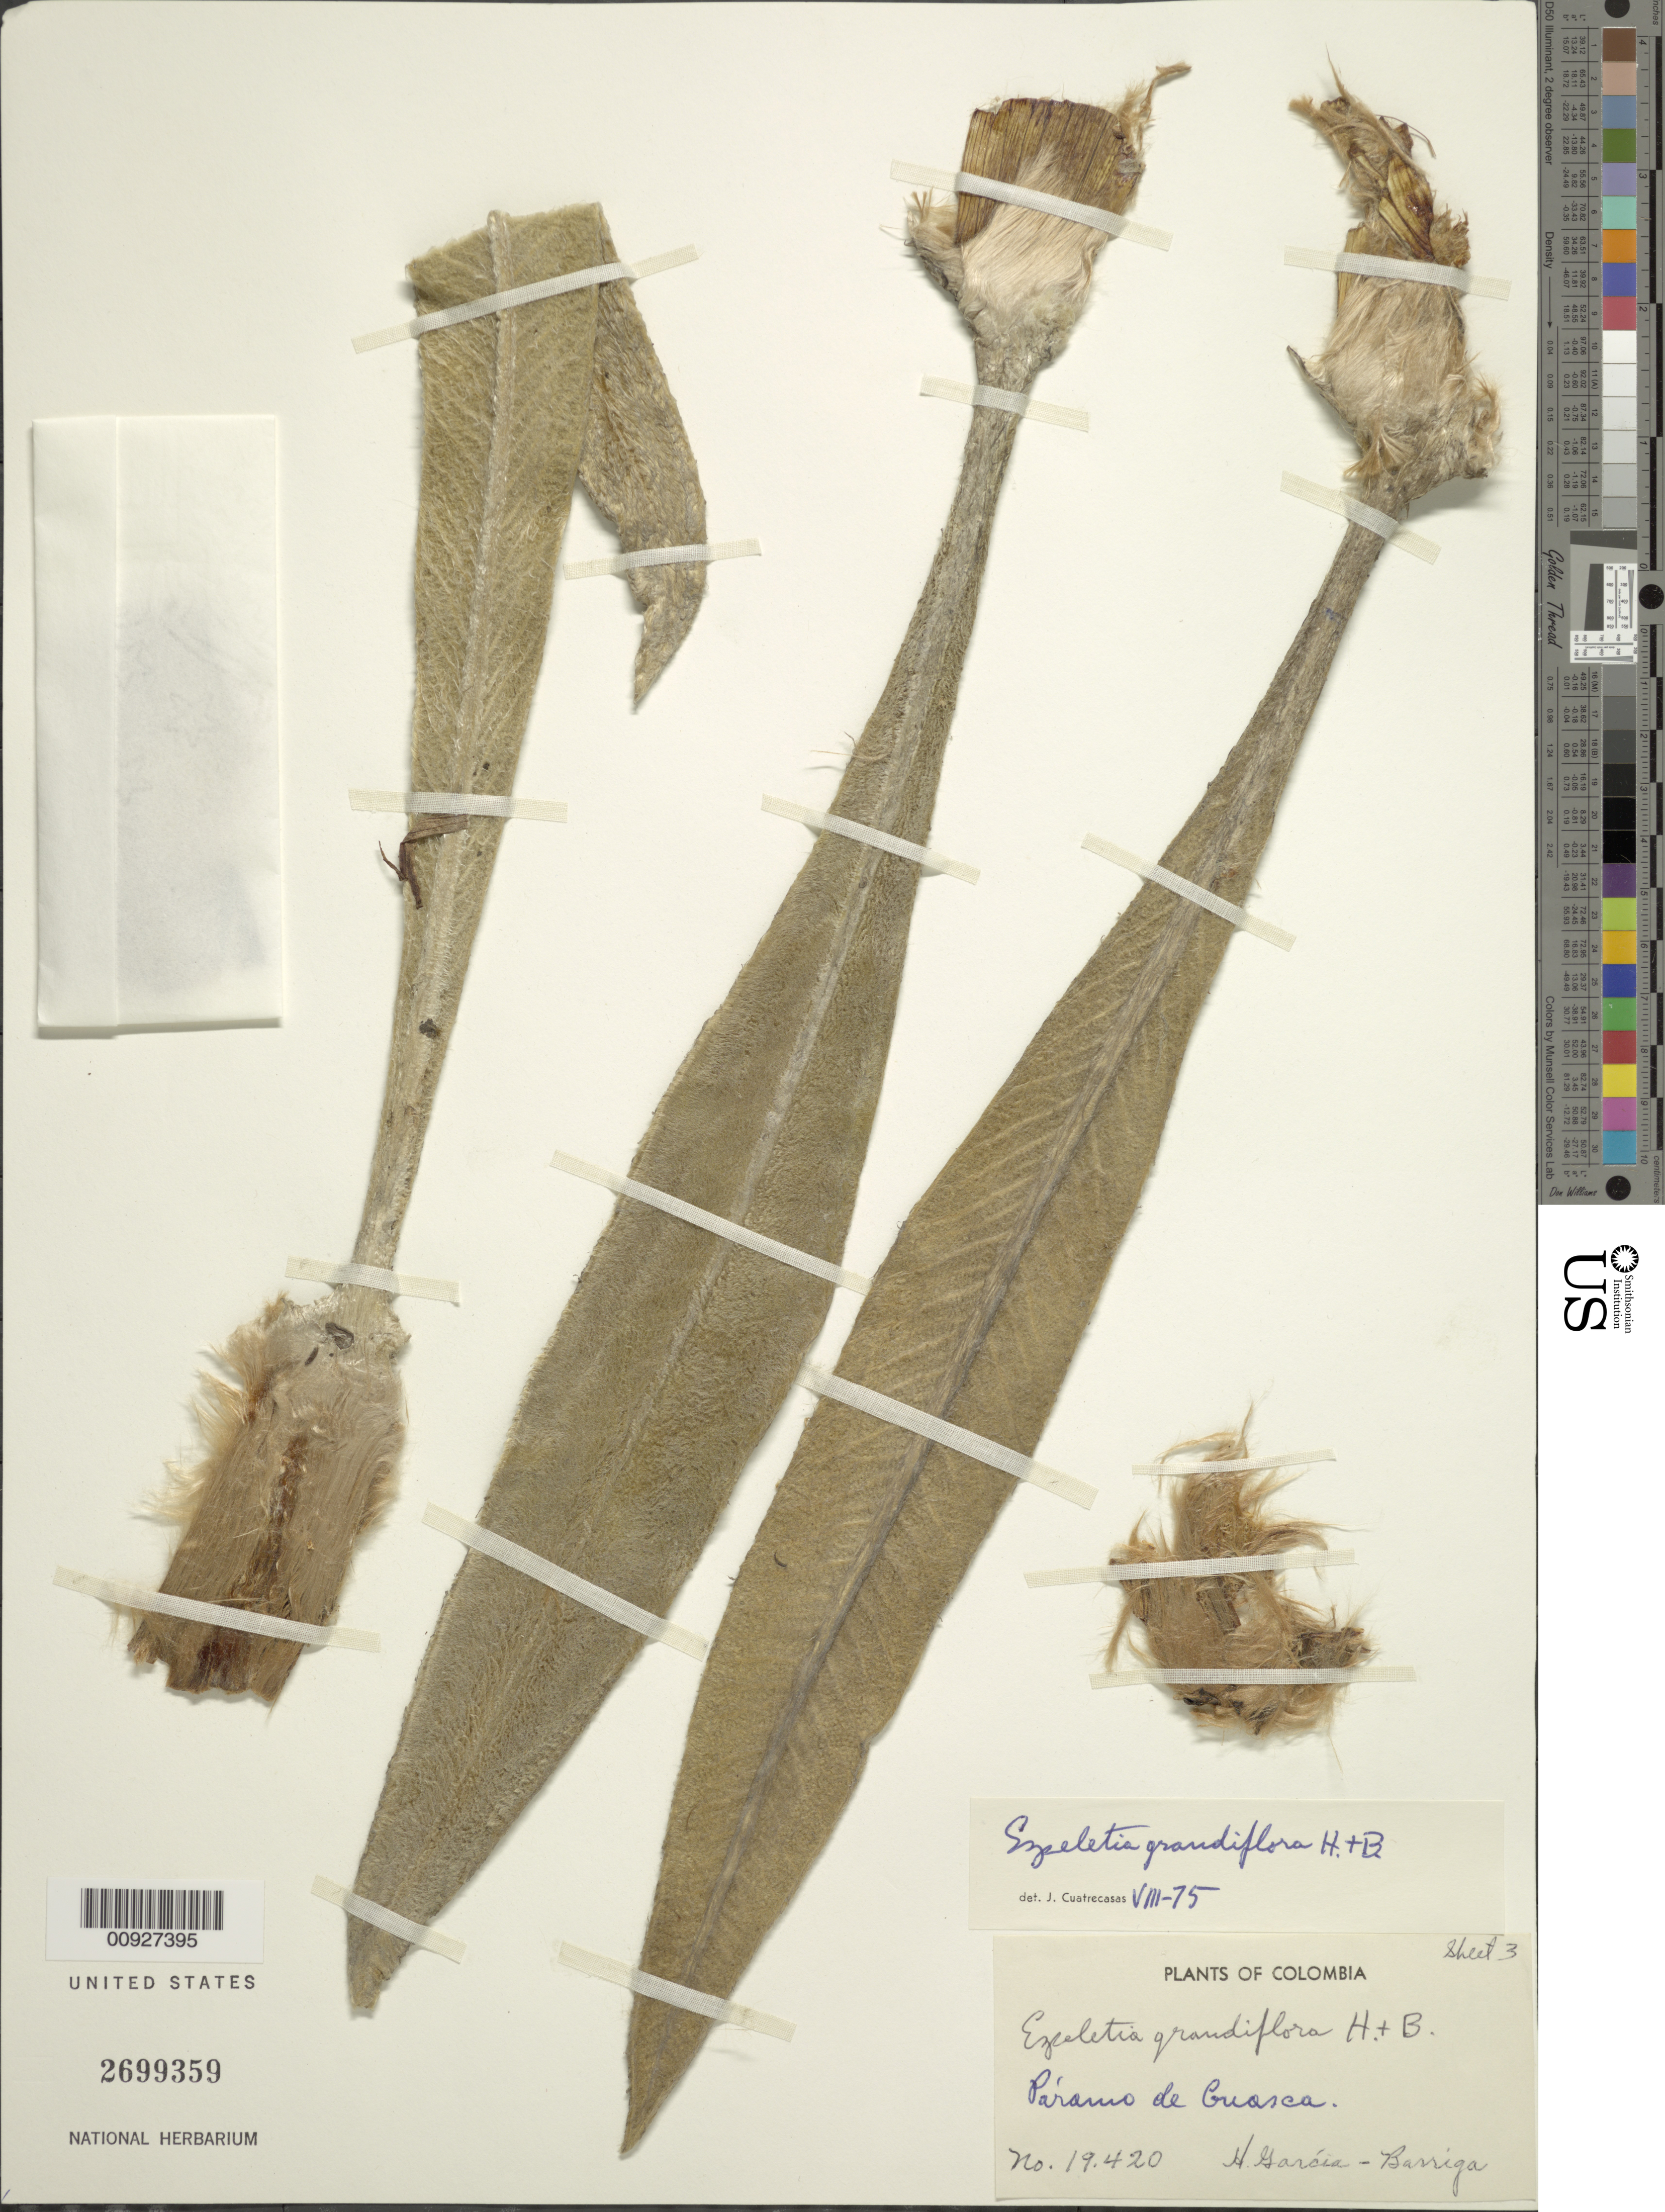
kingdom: Plantae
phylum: Tracheophyta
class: Magnoliopsida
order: Asterales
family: Asteraceae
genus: Espeletia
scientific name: Espeletia grandiflora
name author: Humb. & Bonpl.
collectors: H. García Barriga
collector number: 19420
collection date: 1968-10-30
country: Colombia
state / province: Cundinamarca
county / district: Guasca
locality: Páramo de Guasca.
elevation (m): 3000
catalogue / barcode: US 2699359